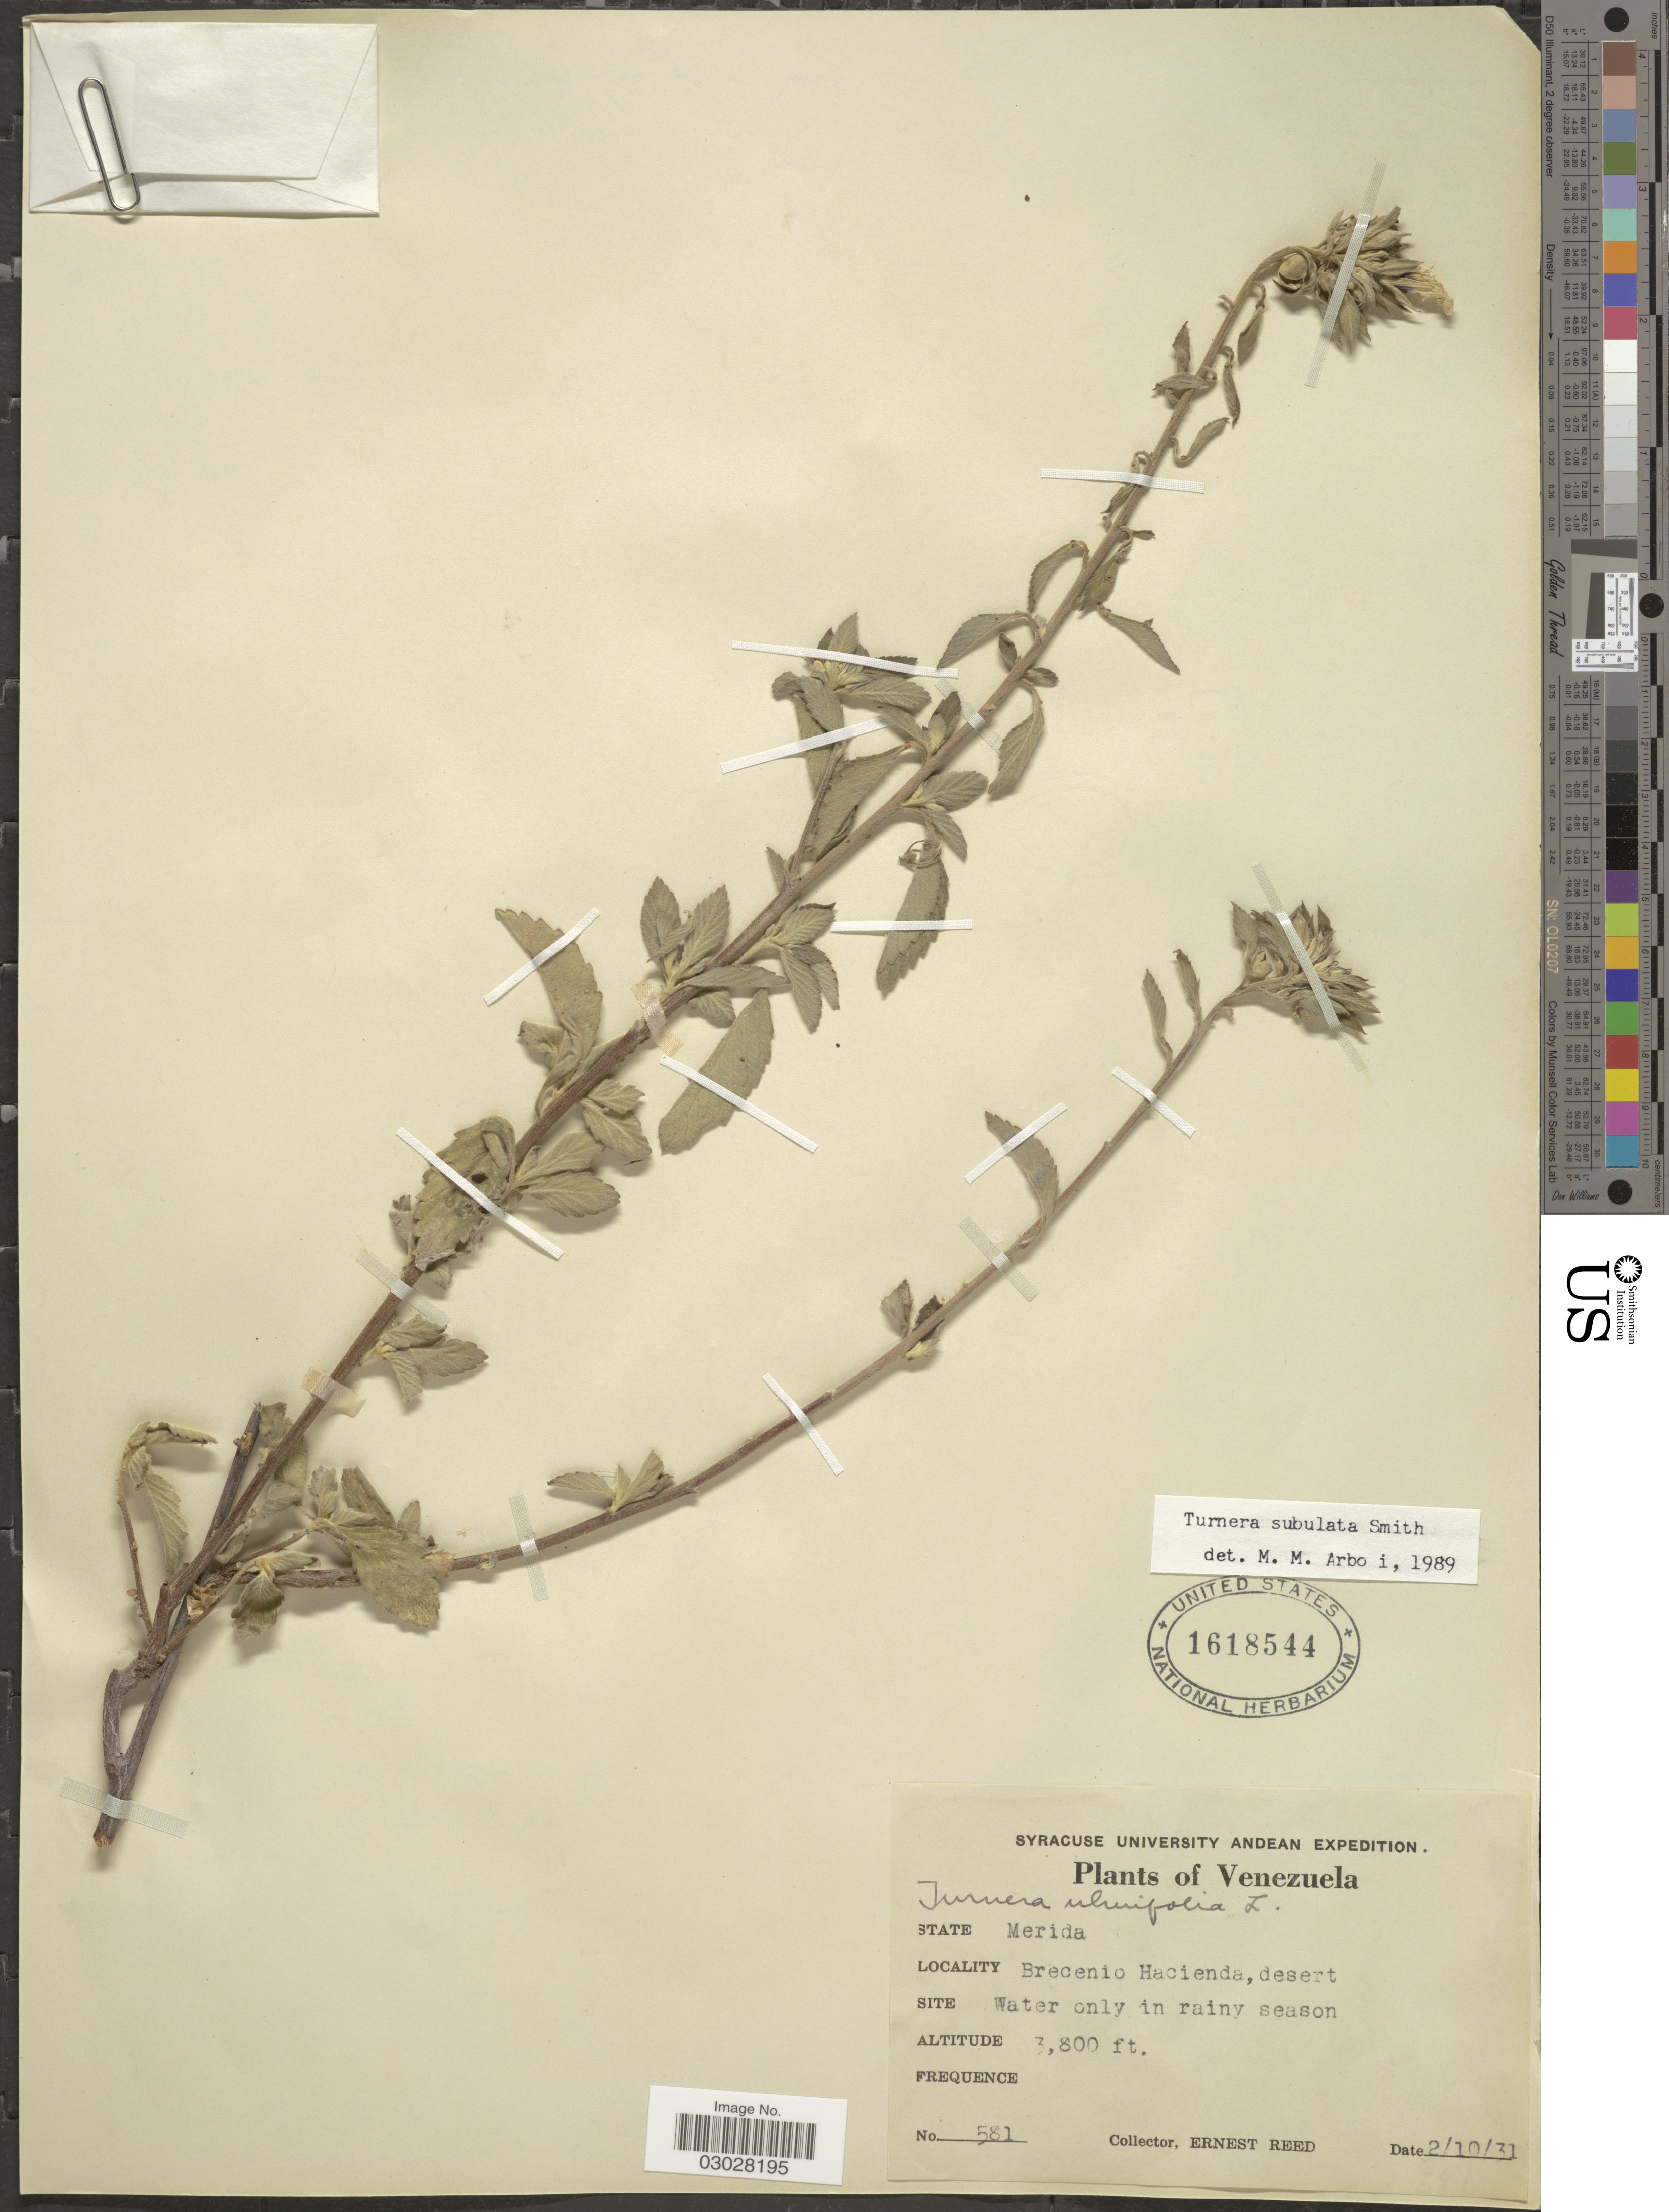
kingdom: Plantae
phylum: Tracheophyta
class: Magnoliopsida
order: Malpighiales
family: Turneraceae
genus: Turnera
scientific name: Turnera subulata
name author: Sm.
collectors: E. Reed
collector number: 581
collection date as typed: Transcribed d/m/y: 2/10/31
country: Venezuela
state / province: Mérida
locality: State Merida. Brecenio Hacienda, desert.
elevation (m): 1158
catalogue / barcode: US 1618544